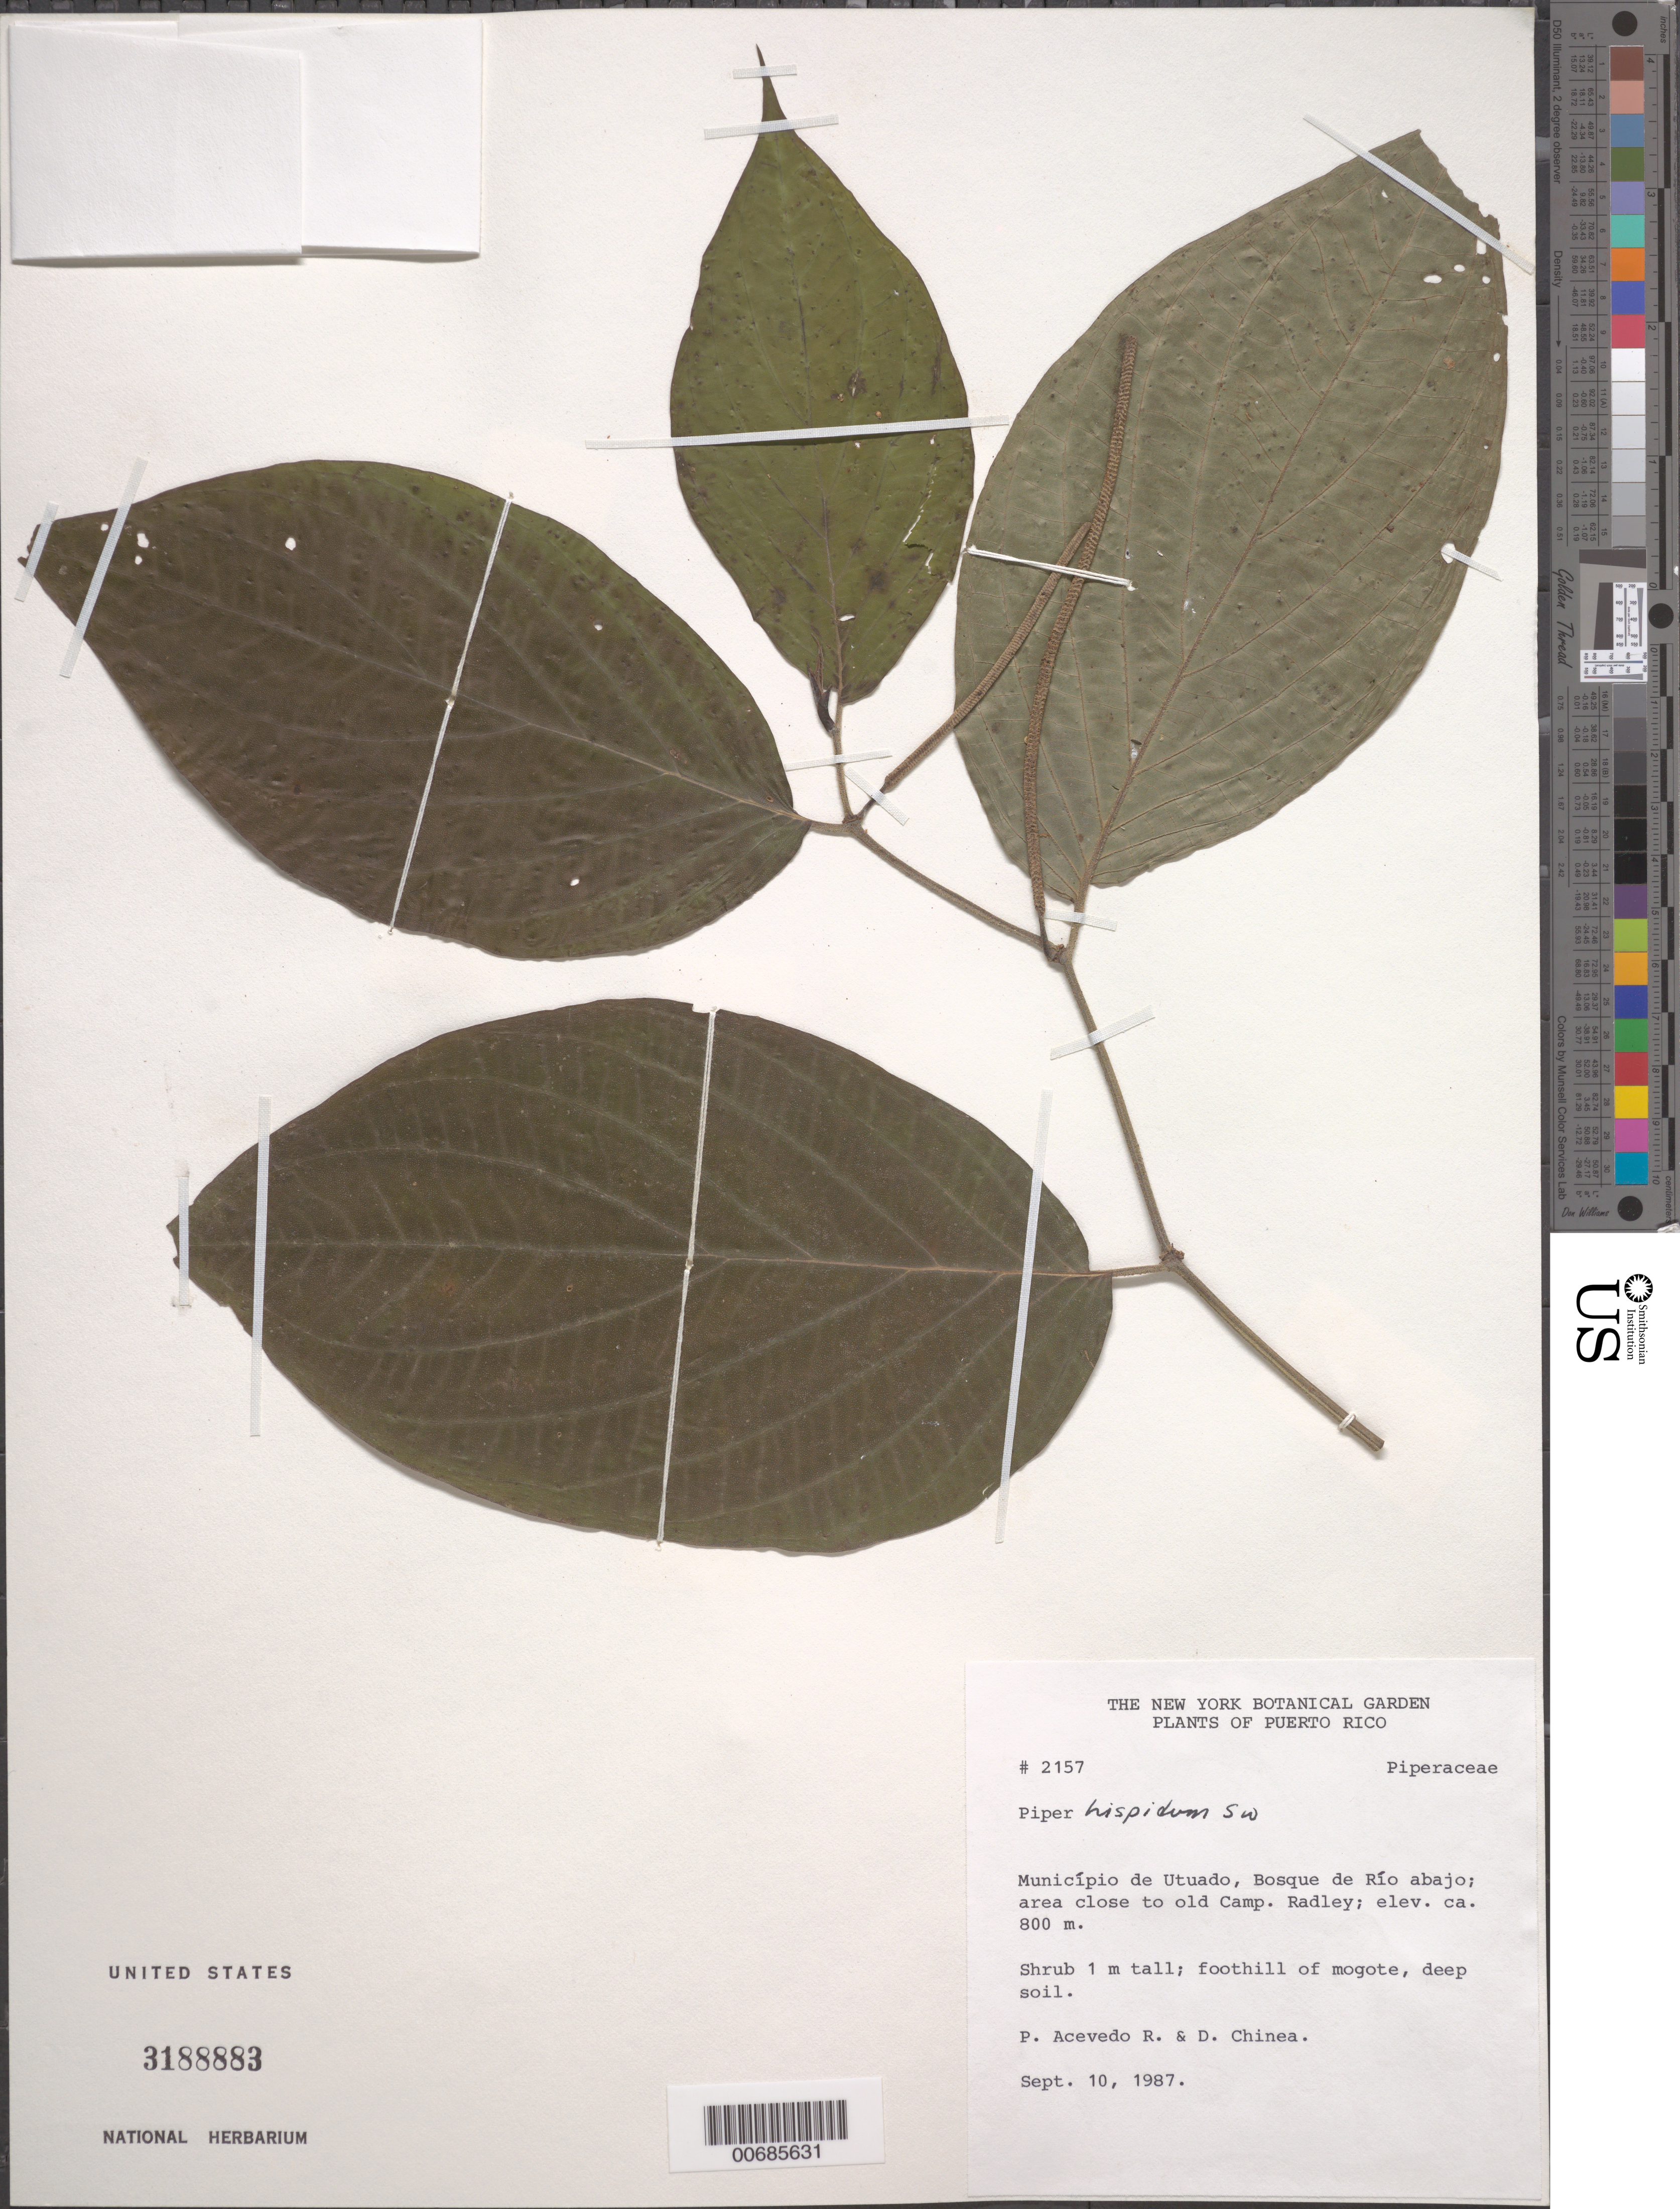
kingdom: Plantae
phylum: Tracheophyta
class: Magnoliopsida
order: Piperales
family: Piperaceae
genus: Piper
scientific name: Piper hispidum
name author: Sw.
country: Puerto Rico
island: Greater Antilles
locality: Sierra de Naguabo ad Rio Blanco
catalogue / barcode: US 3188883